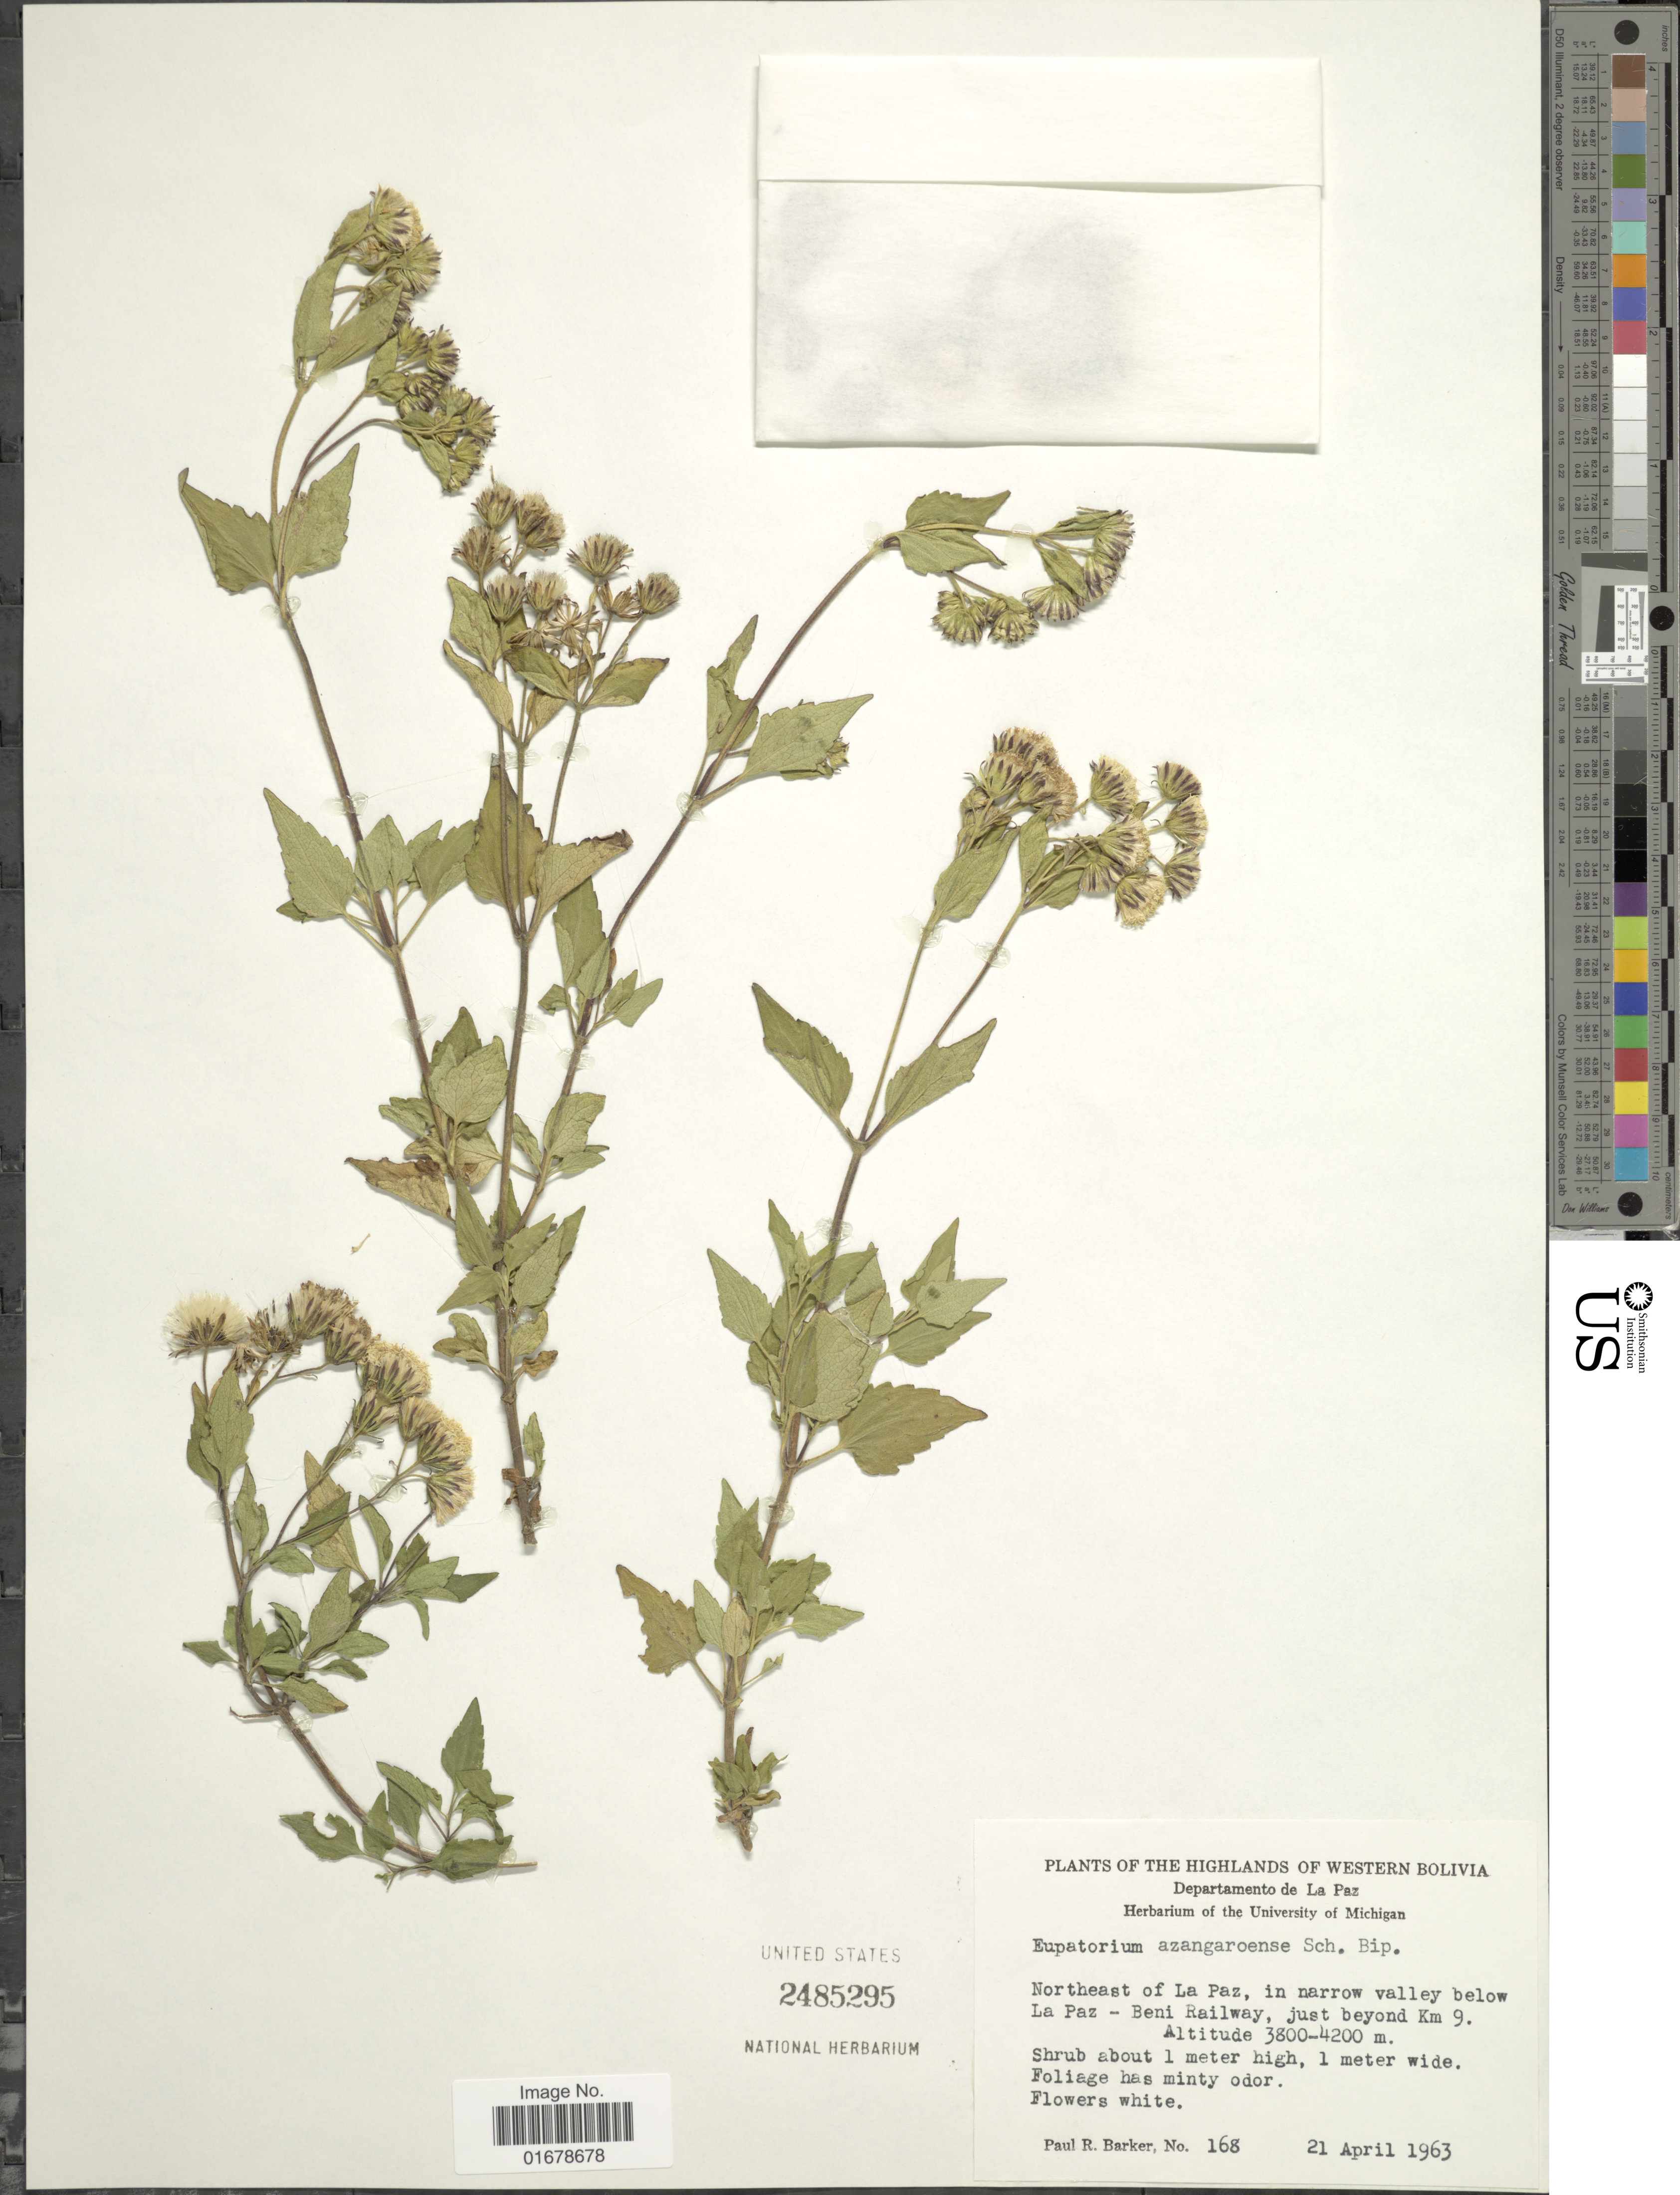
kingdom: Plantae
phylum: Tracheophyta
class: Magnoliopsida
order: Asterales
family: Asteraceae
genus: Ageratina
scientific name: Ageratina azangaroensis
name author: (Sch. Bip. ex Wedd.) R.M. King & H. Rob.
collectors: P. R. Barker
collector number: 168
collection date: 1963-04-21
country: Bolivia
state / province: La Paz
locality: The Highlands Of Western Bolivia, Departament de La Paz, Northeast of La Paz, in narrow valley below La Paz, Beni Railway, just beyond Km 9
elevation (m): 3800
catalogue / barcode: US 2485295